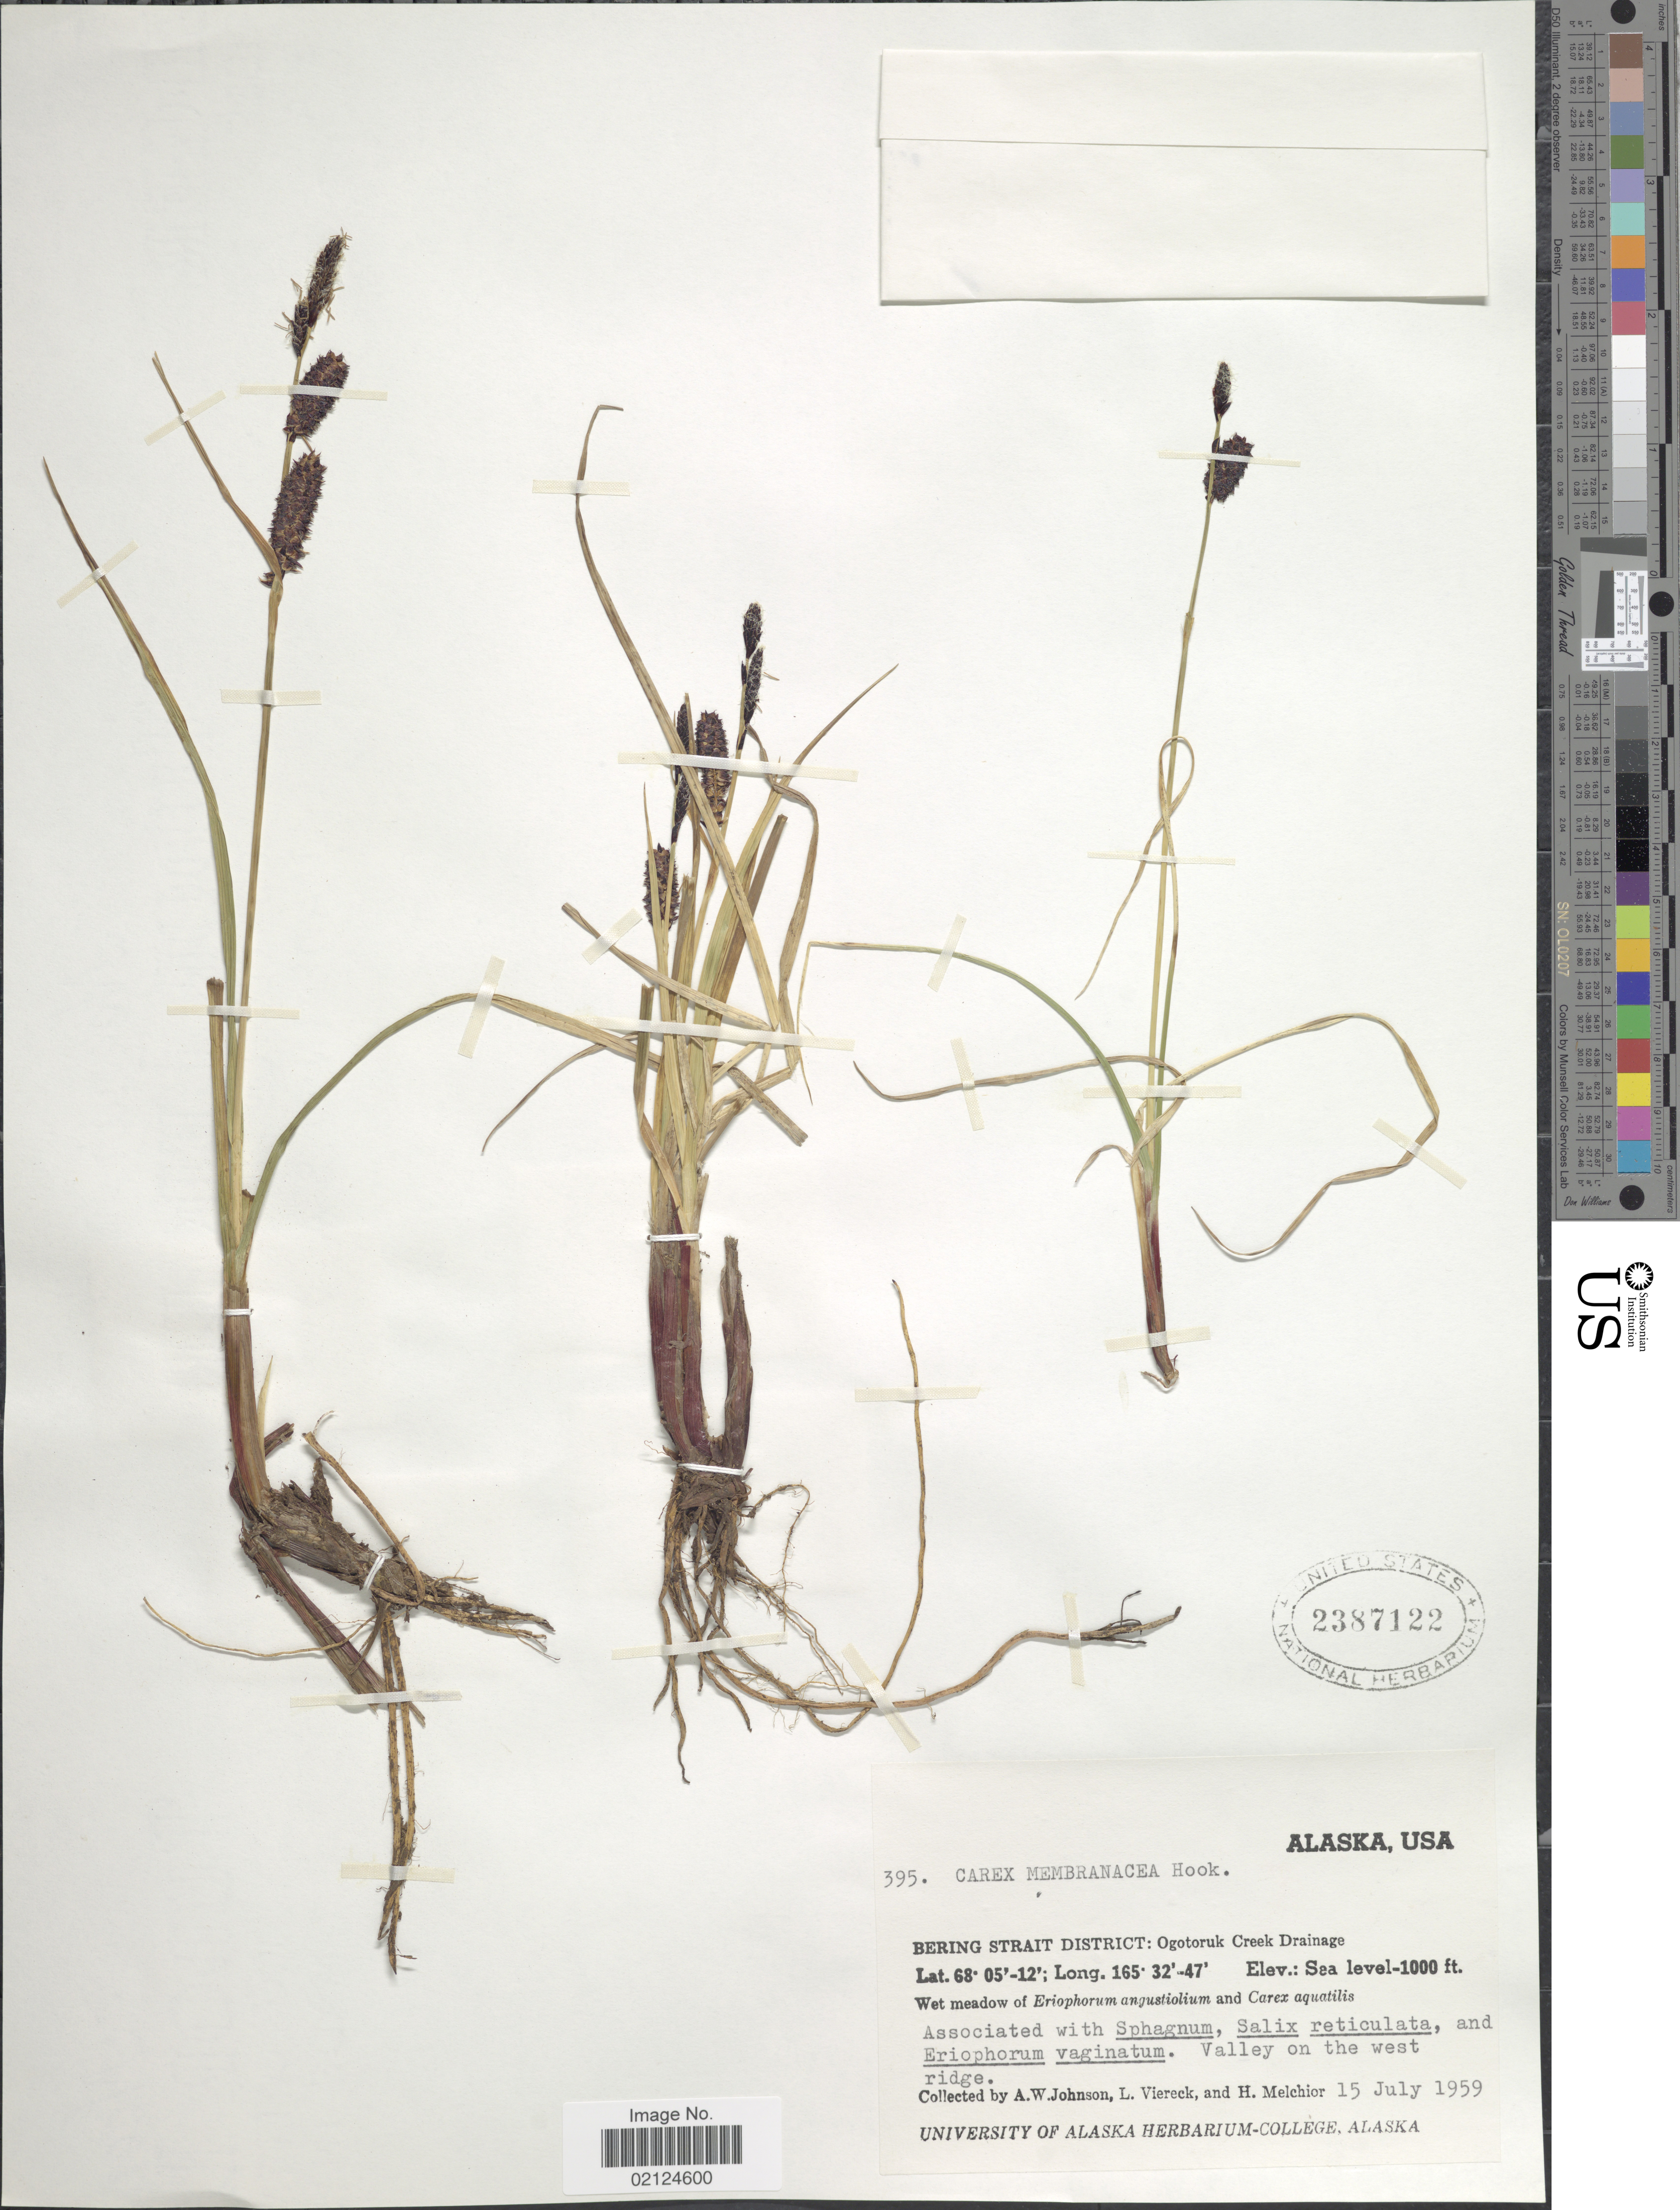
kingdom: Plantae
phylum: Tracheophyta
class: Liliopsida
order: Poales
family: Cyperaceae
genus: Carex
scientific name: Carex membranacea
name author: Hook.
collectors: A. W. Johnson, L. Viereck & H. Melchior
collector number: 395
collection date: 1959-07-15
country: United States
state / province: Alaska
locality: Bering Strait District: Ogotoruk Ceek Drainage. Valley on the west ridge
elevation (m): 0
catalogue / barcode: US 2387122